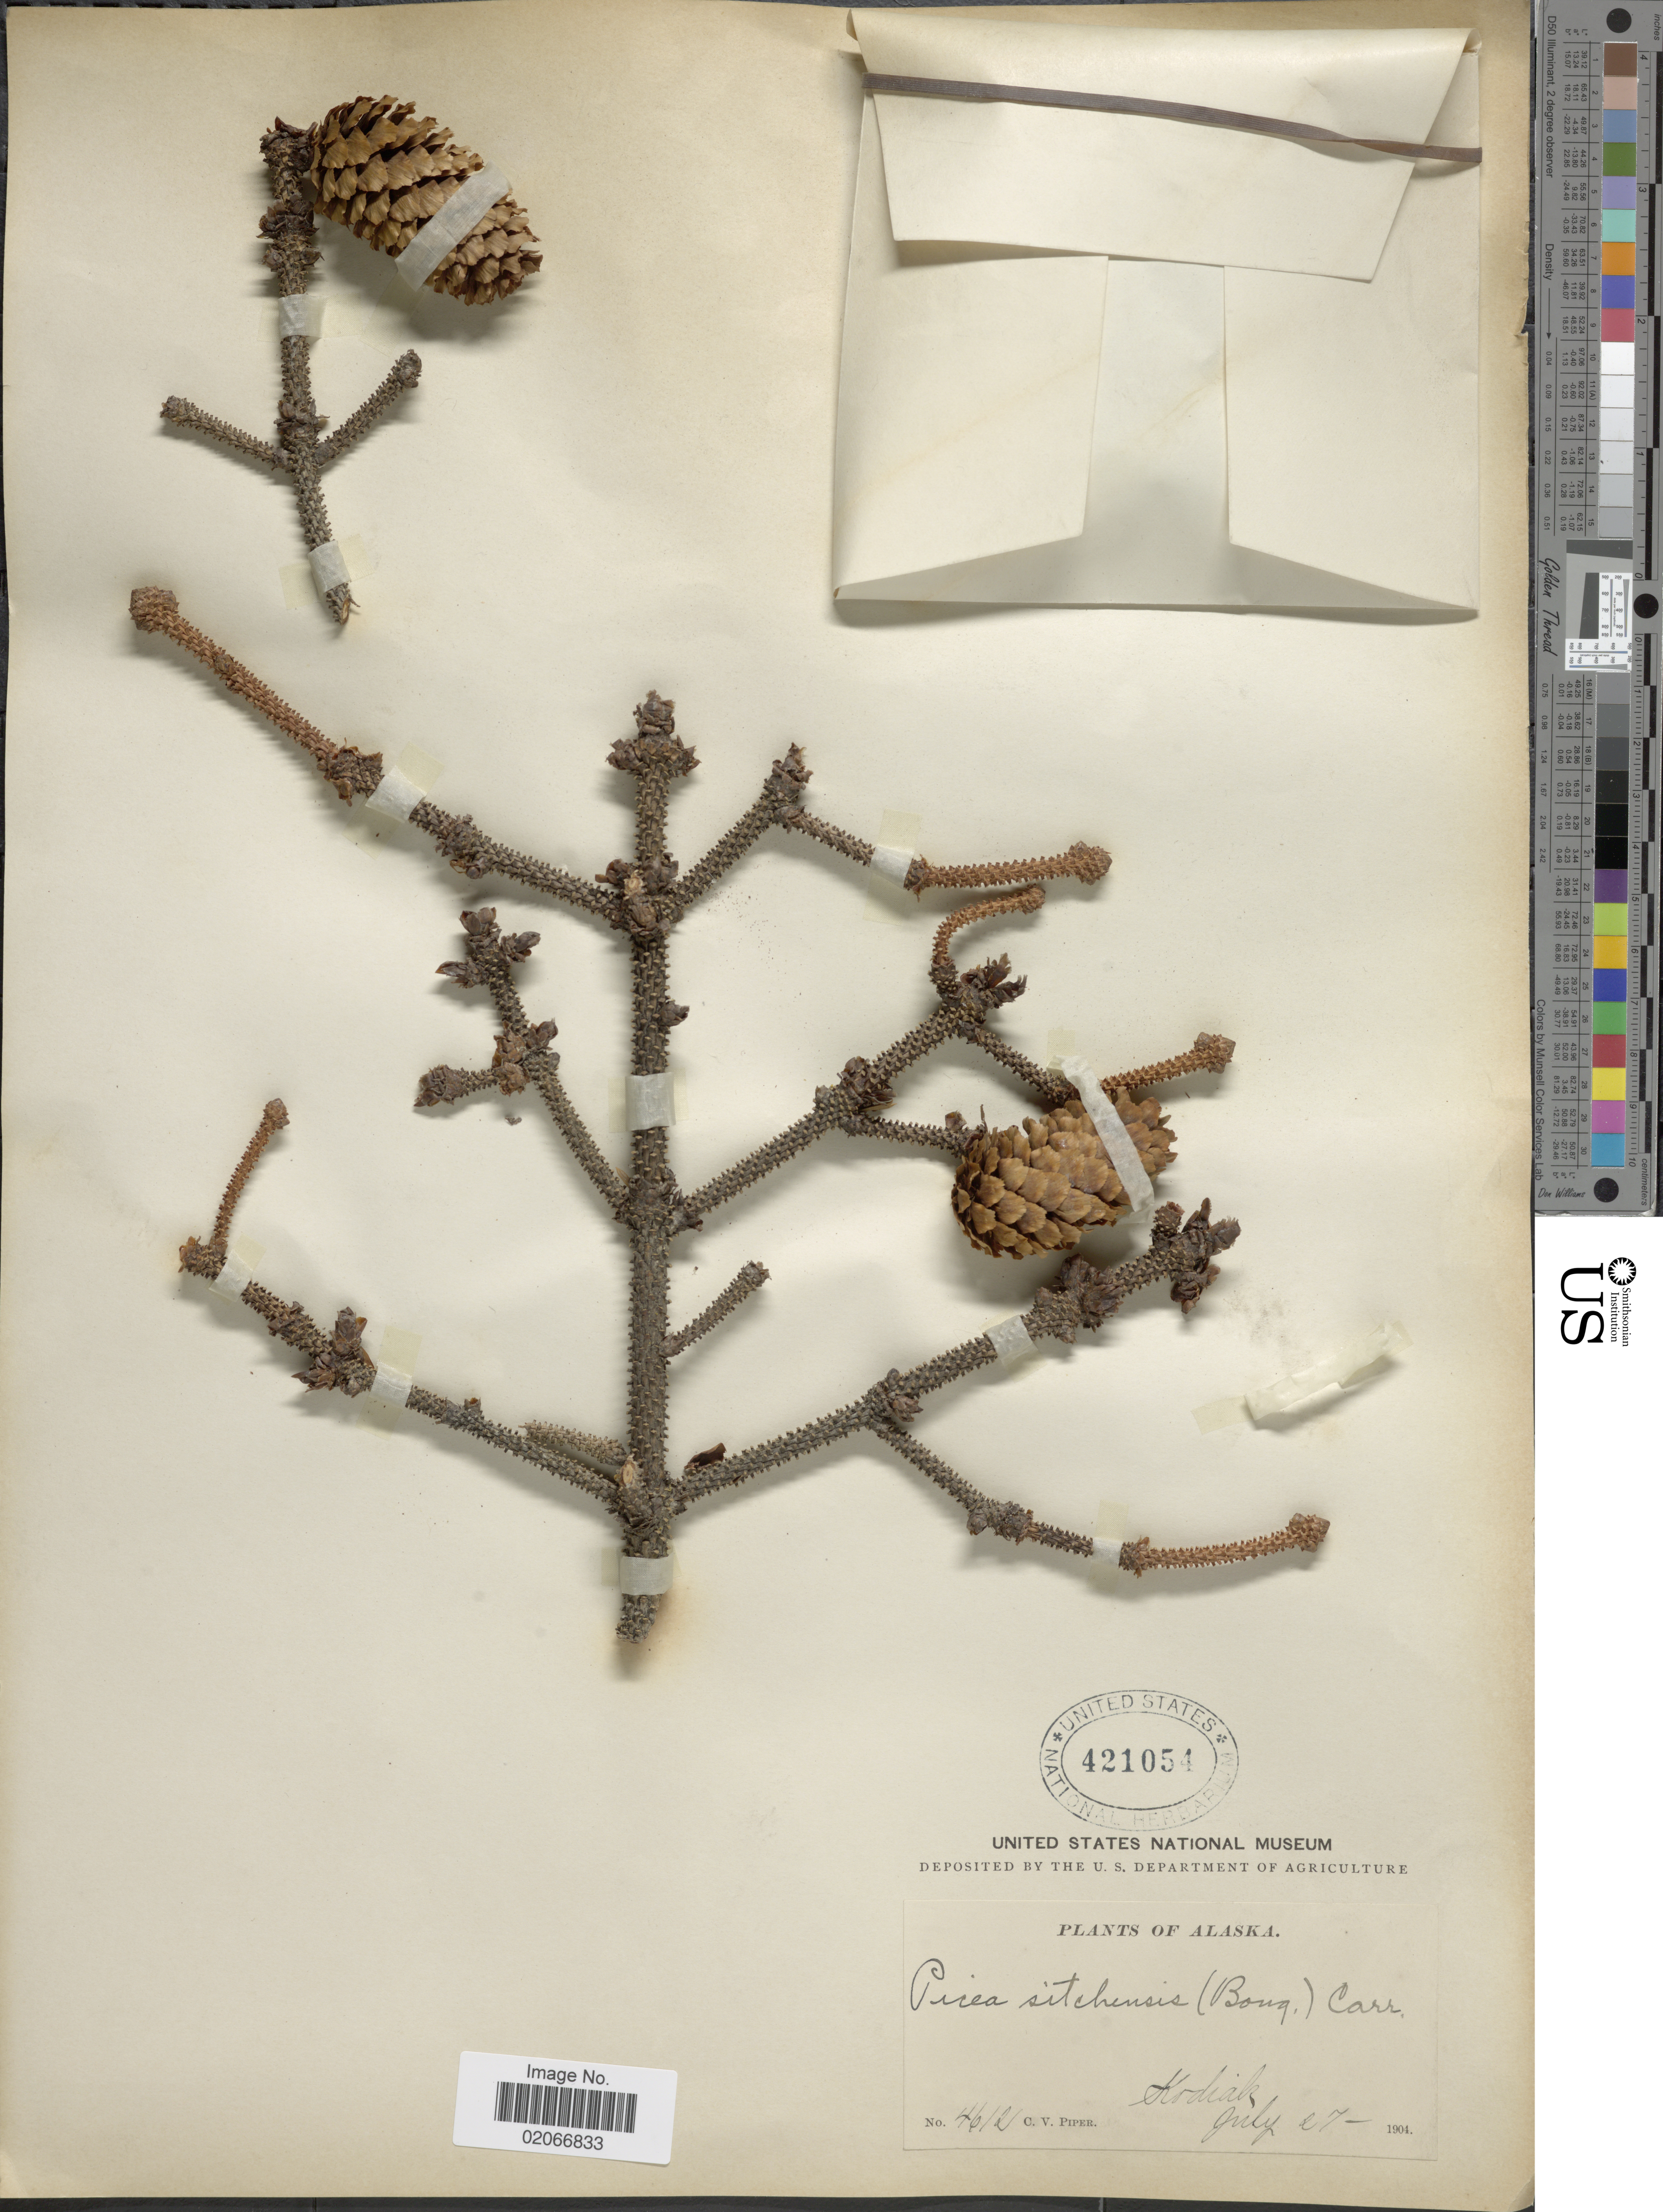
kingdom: Plantae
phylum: Tracheophyta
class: Pinopsida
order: Pinales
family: Pinaceae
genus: Picea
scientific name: Picea sitchensis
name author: (Bong.) Carrière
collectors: C. V. Piper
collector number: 4612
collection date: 1904-07-27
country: United States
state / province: Alaska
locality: Kodiak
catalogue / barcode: US 421054